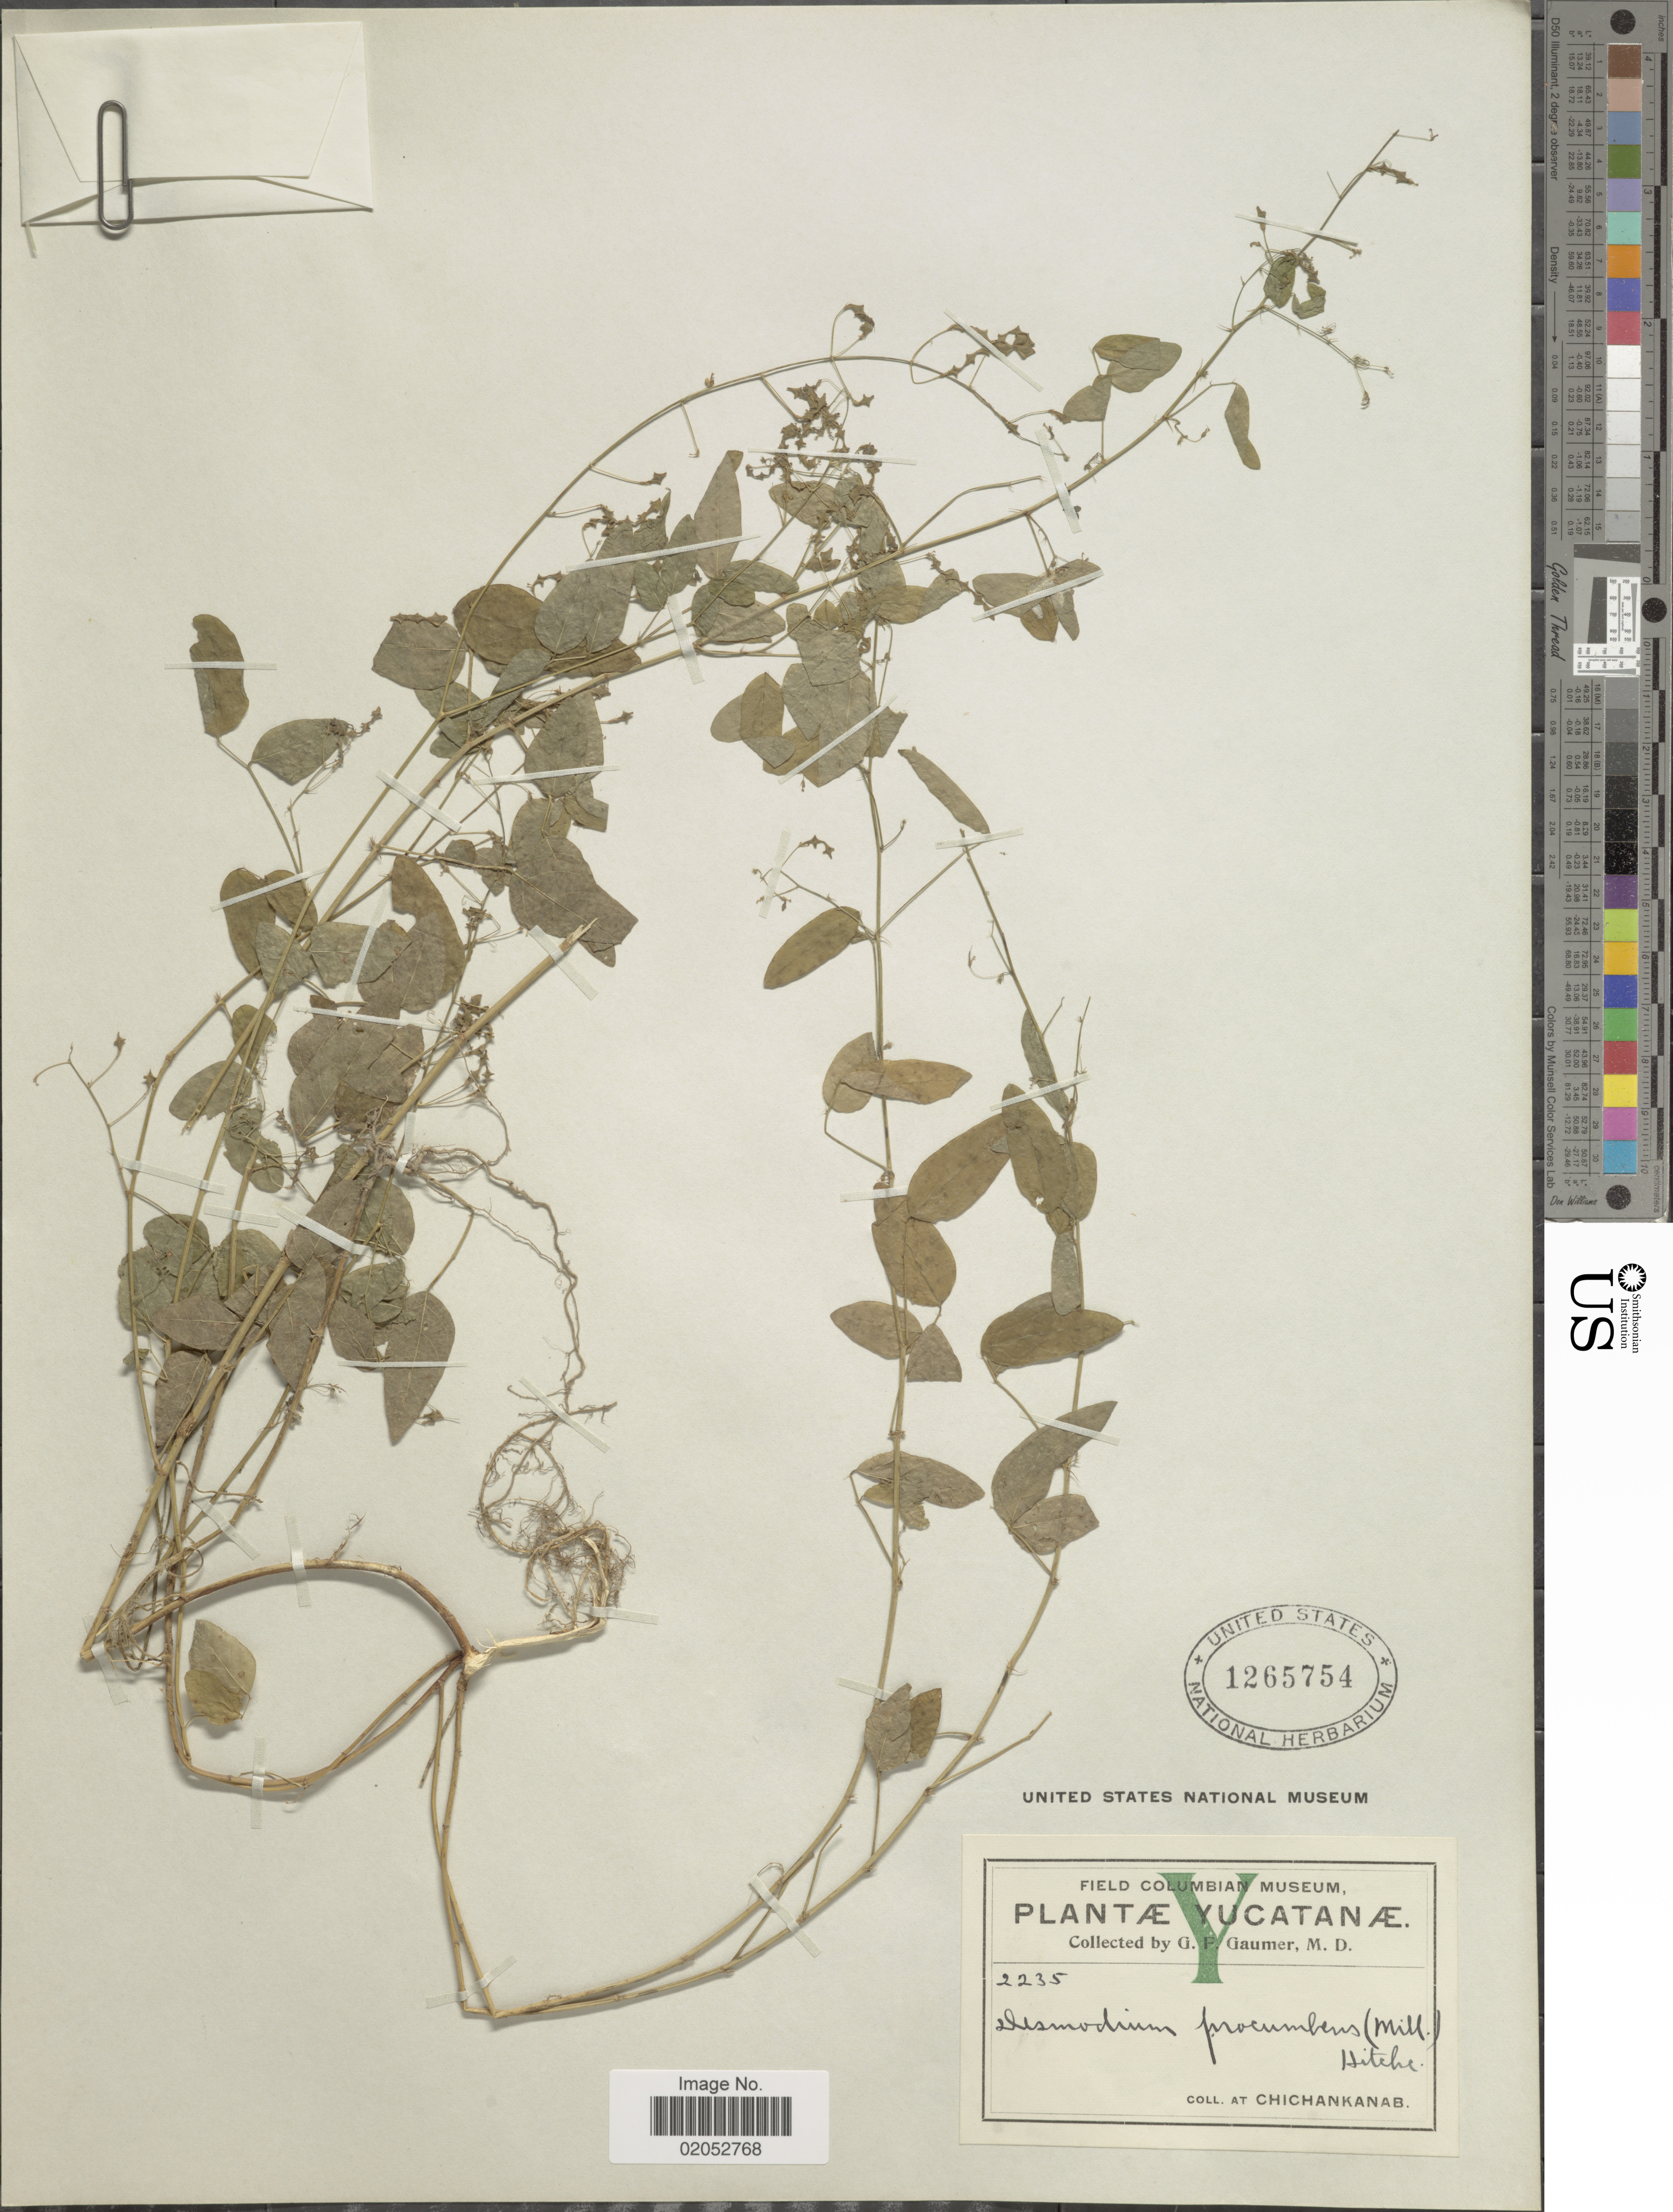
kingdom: Plantae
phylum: Tracheophyta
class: Magnoliopsida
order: Fabales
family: Fabaceae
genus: Desmodium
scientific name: Desmodium procumbens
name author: (Mill.) Hitchc.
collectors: G. F. Gaumer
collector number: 2235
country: Mexico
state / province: Yucatán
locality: Chichankanab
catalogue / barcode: US 1265754